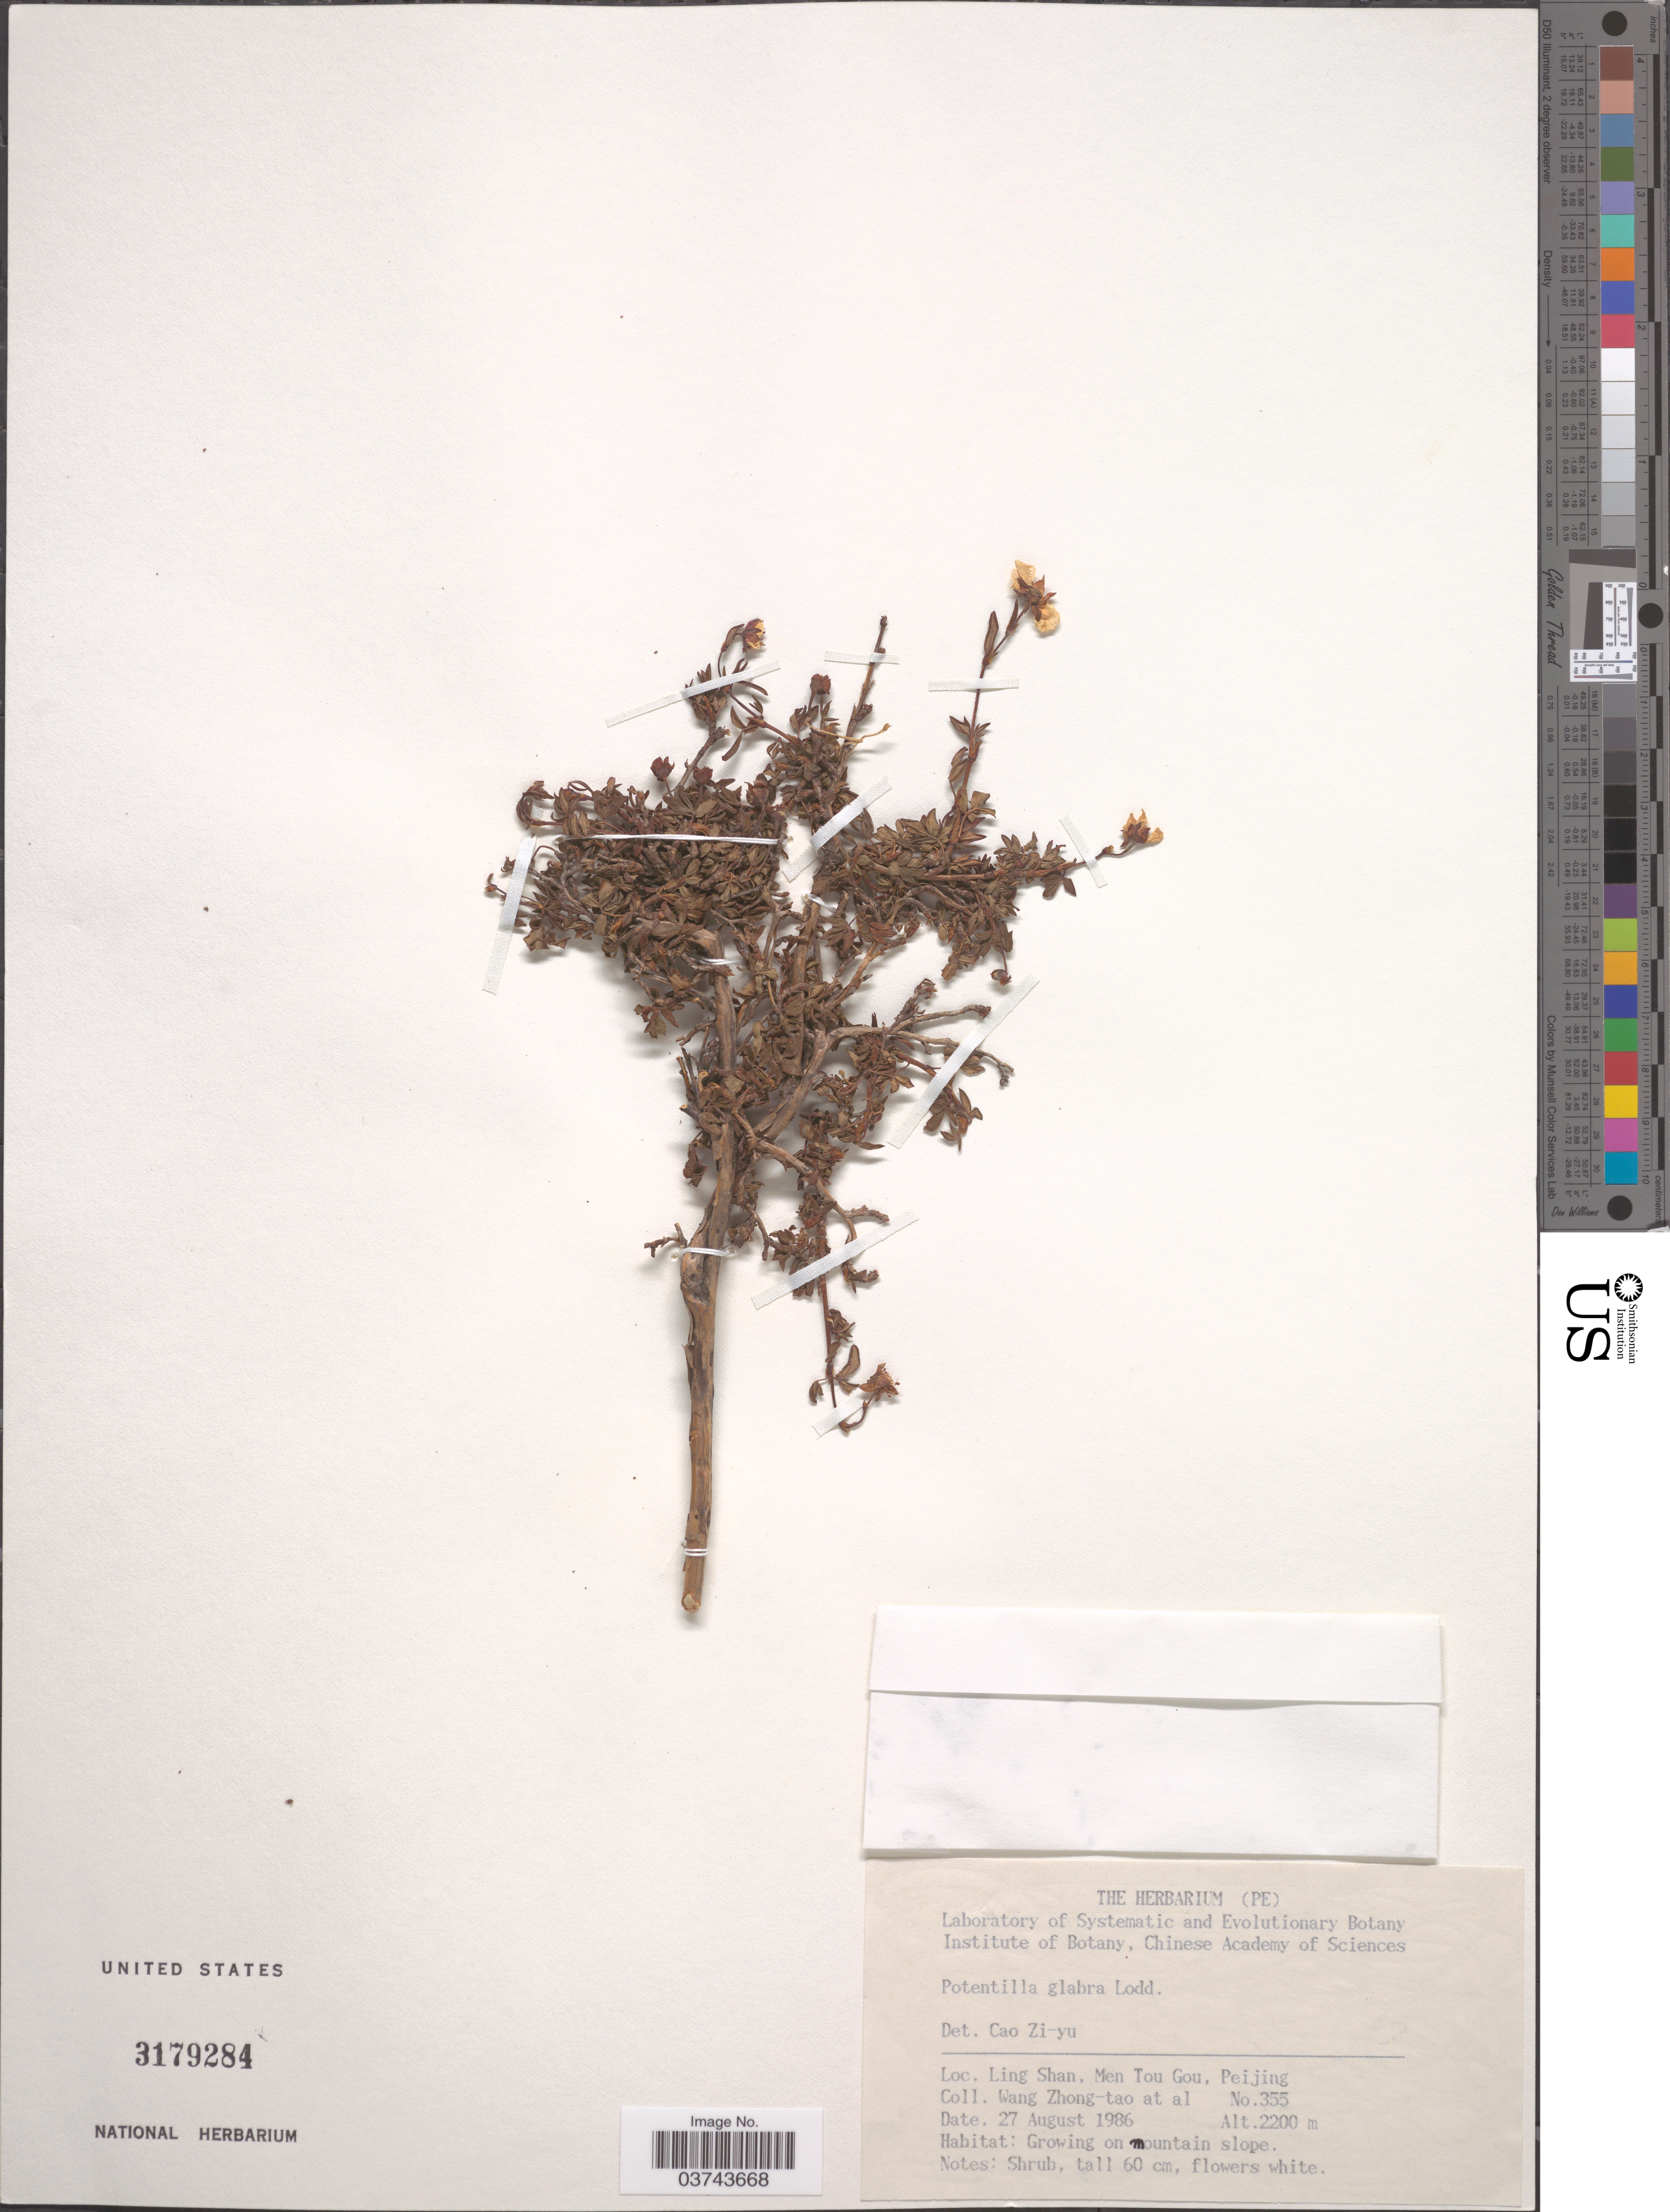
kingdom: Plantae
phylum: Tracheophyta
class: Magnoliopsida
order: Rosales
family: Rosaceae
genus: Dasiphora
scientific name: Dasiphora glabra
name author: (G. Lodd.) Soják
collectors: W. Zhong-Tao & et al.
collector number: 355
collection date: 1986-08-27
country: China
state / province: Beijing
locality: Ling Shan, Men Tou Gou, Peijing. On mountain slope.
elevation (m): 2200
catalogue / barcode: US 3179284